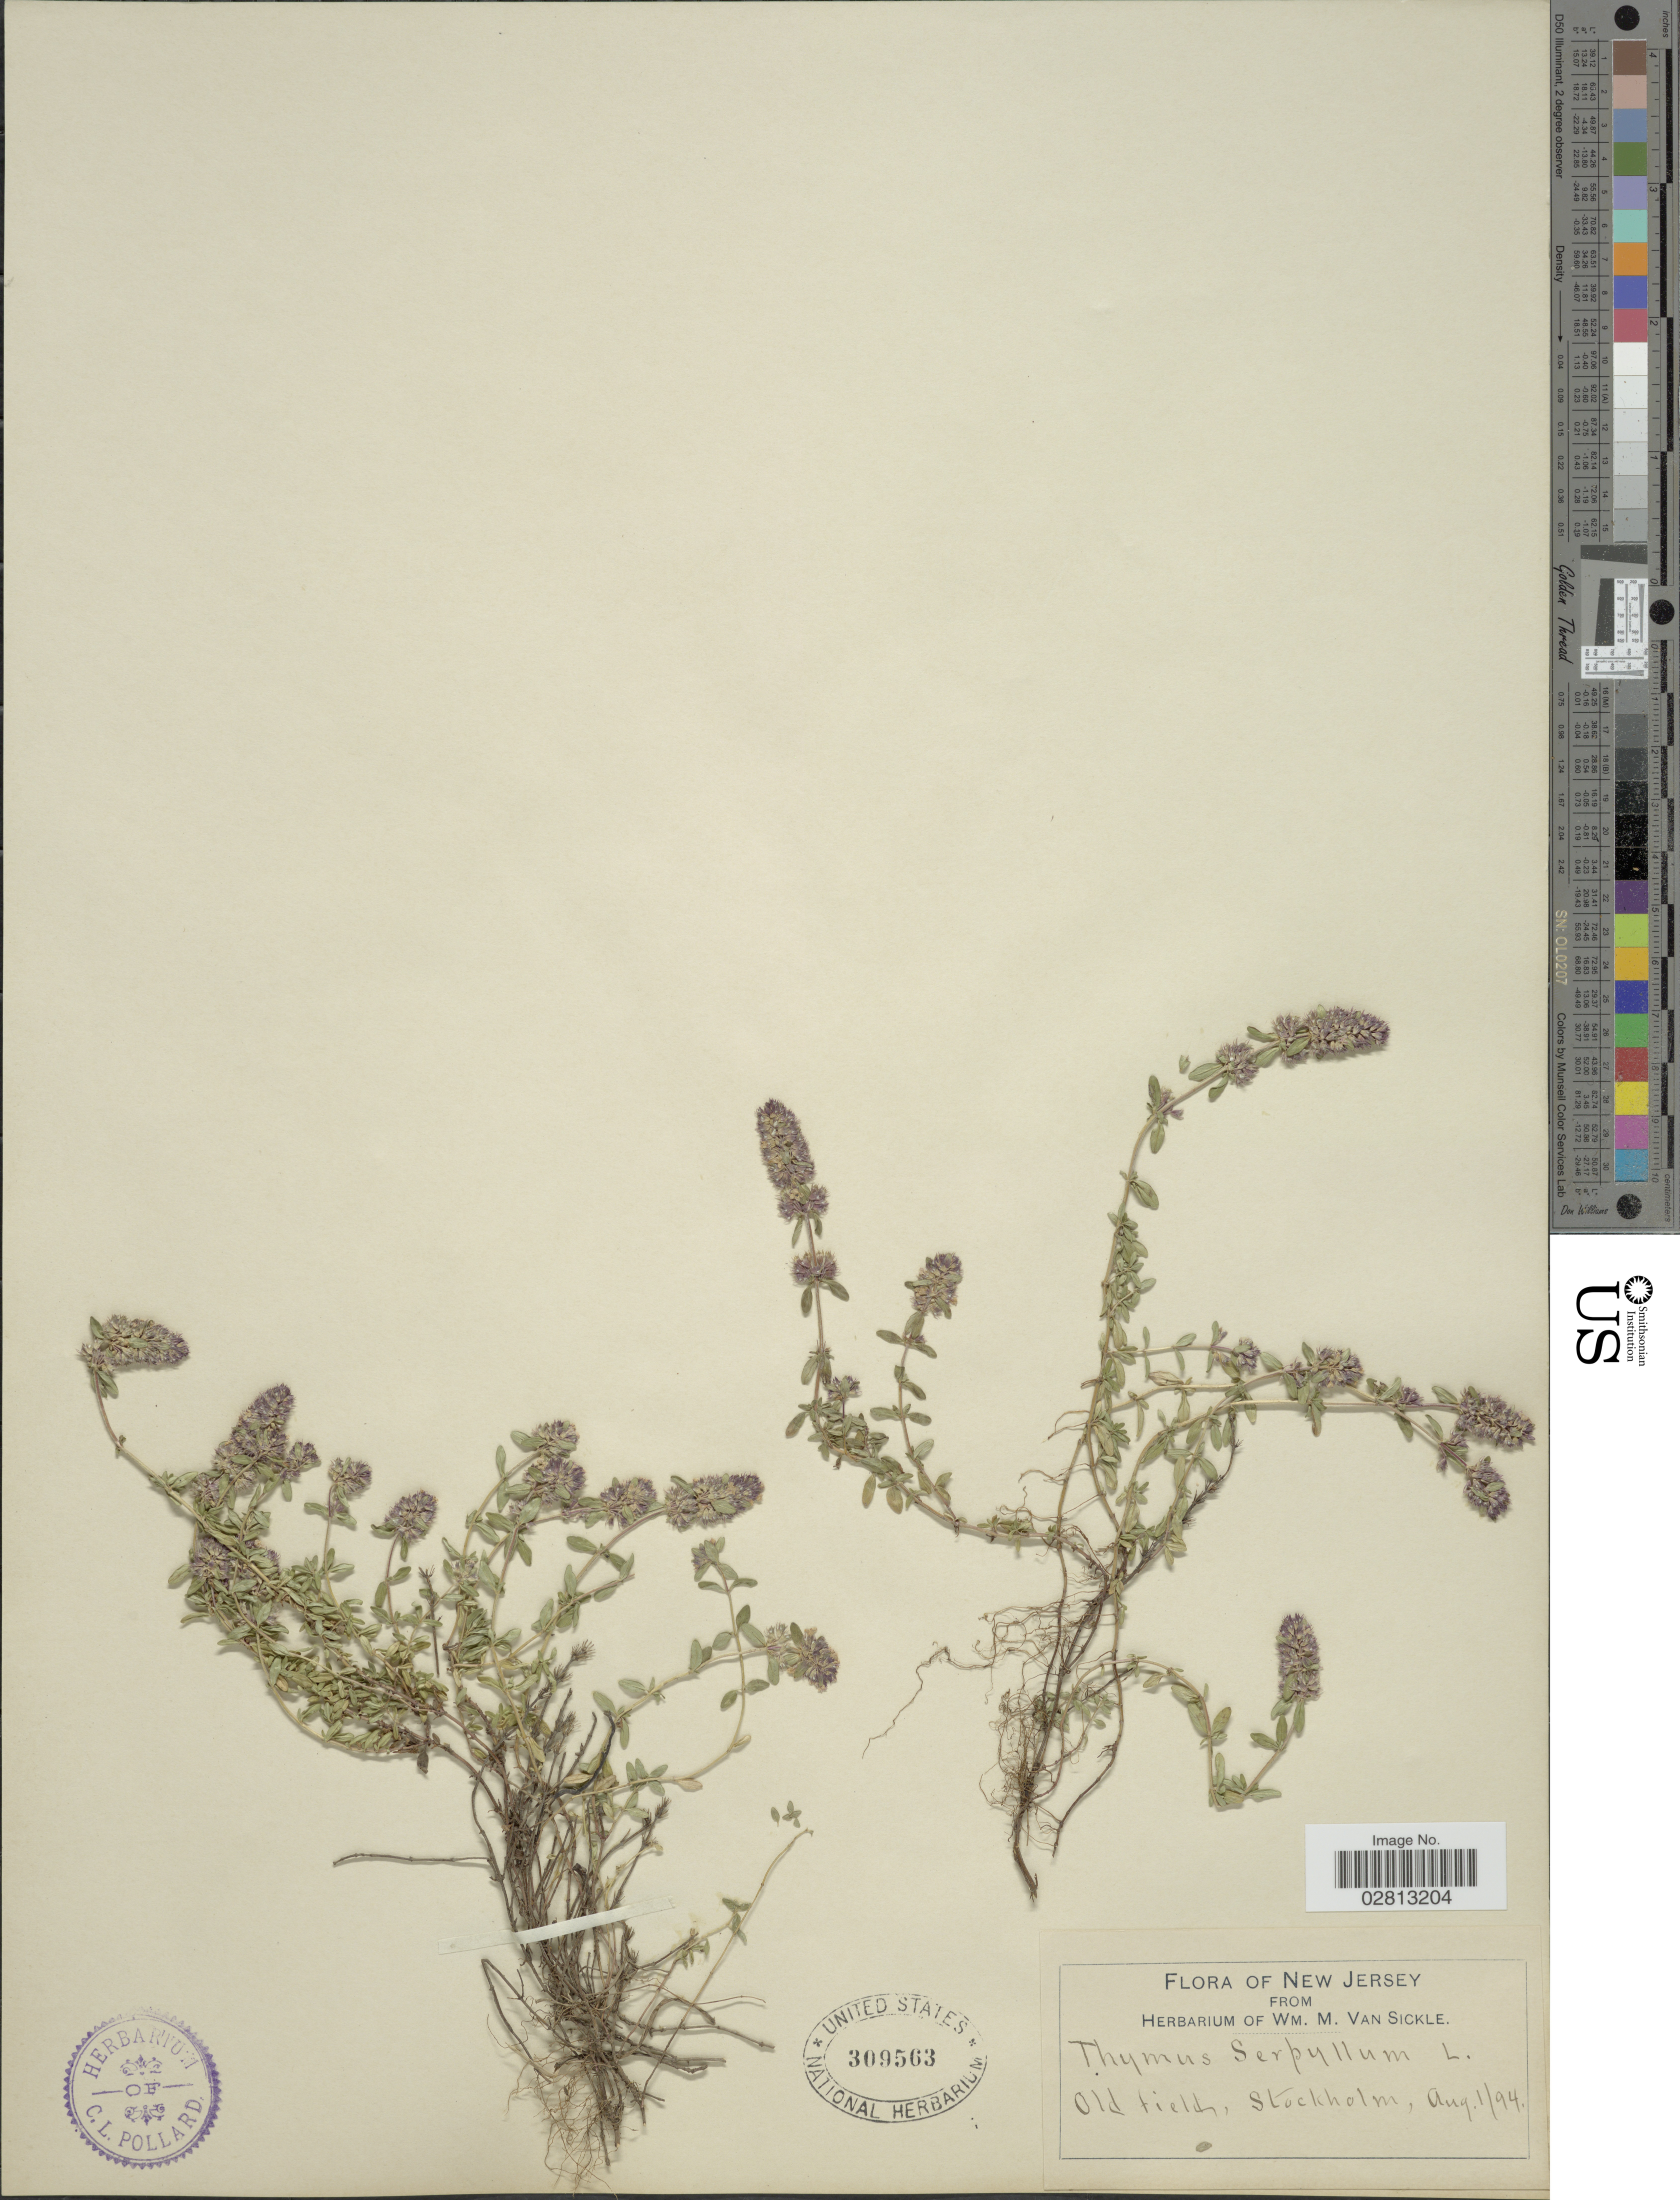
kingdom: Plantae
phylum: Tracheophyta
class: Magnoliopsida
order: Lamiales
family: Lamiaceae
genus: Thymus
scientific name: Thymus serpyllum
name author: L.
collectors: ex herb. Wm. M. Van Sickle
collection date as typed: Transcribed d/m/y: 1/8/94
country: United States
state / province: New Jersey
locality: Old fields, Stockholm.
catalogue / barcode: US 309563